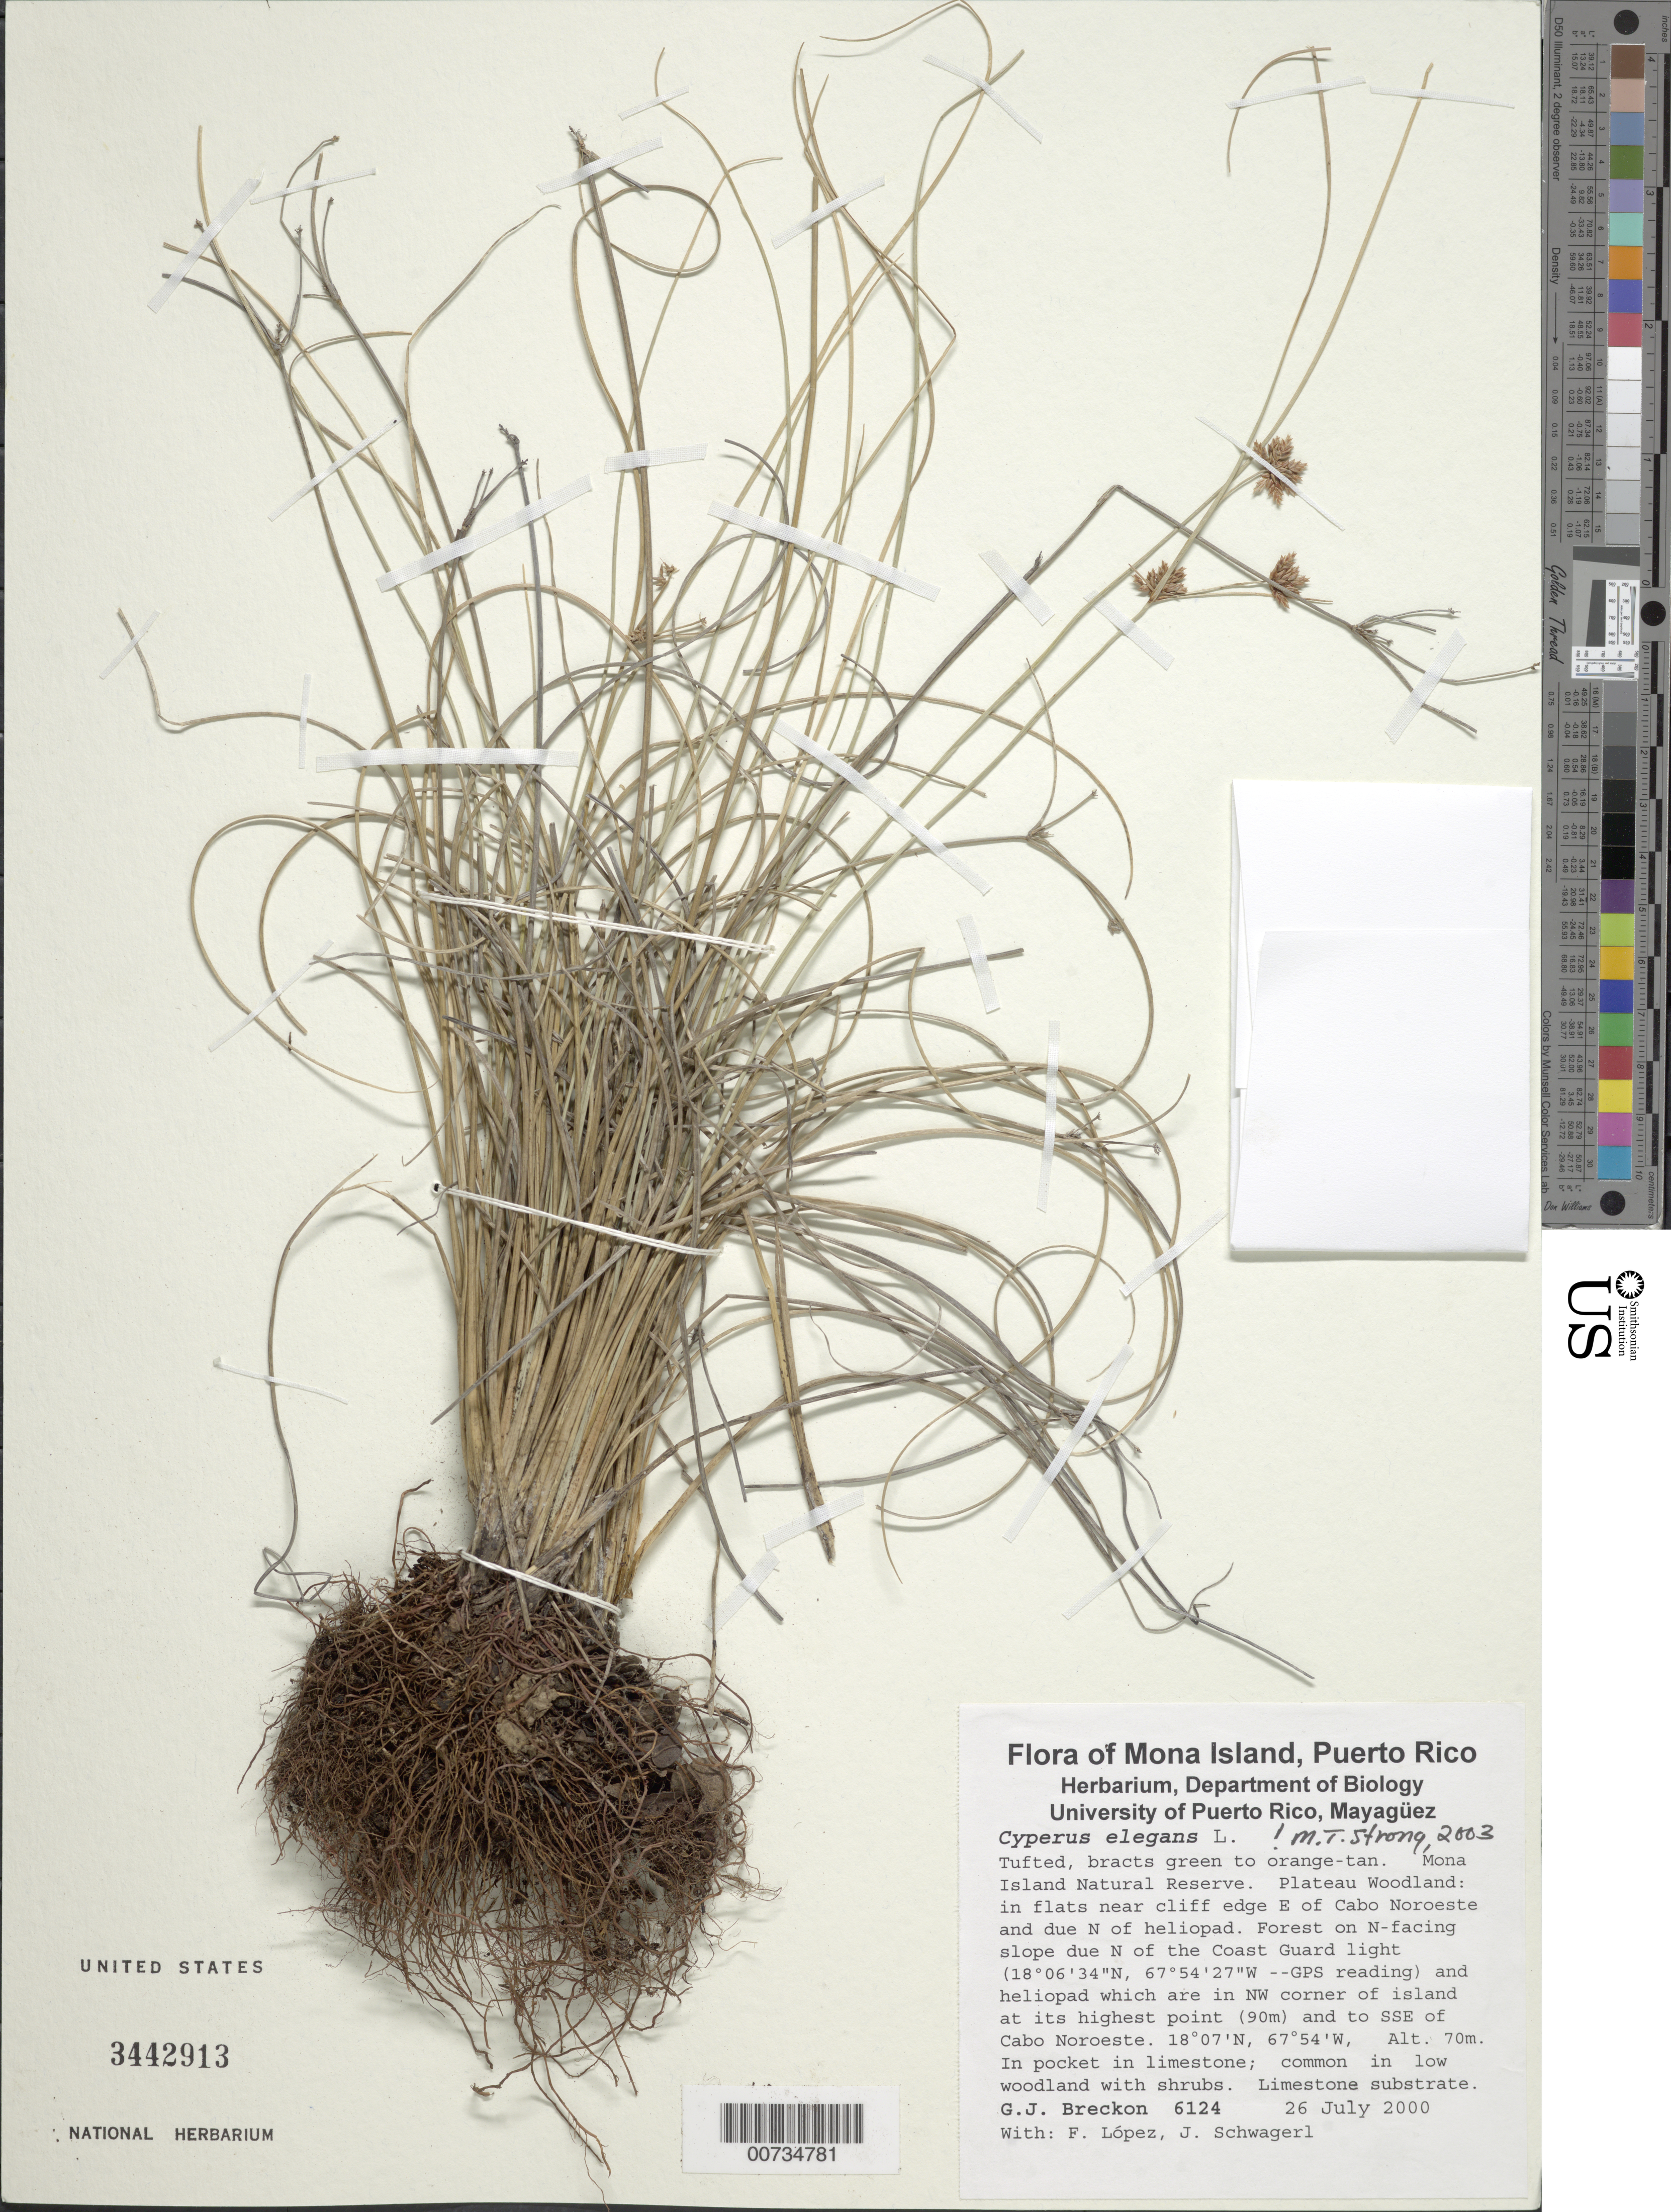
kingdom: Plantae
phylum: Tracheophyta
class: Liliopsida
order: Poales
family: Cyperaceae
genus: Cyperus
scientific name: Cyperus elegans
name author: L.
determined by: Strong, M. T., (US), Smithsonian Institution - National Museum of Natural History (UNITED STATES)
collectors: G. J. Breckon, F. López & J. Schwagerl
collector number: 6124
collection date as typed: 26 Jul 2000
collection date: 2000-07-26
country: Puerto Rico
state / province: Mayaguëz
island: Mona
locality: Mona Island Natural Reserve: E of Cabo Noroeste and due N of the Coast Guard light and heliopad which are in NW corner of island at its highest point (90 m) and to SSE of Cabo Noroeste.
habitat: Plateau woodland in flats near cliff edge.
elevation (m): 70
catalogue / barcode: US 3442913